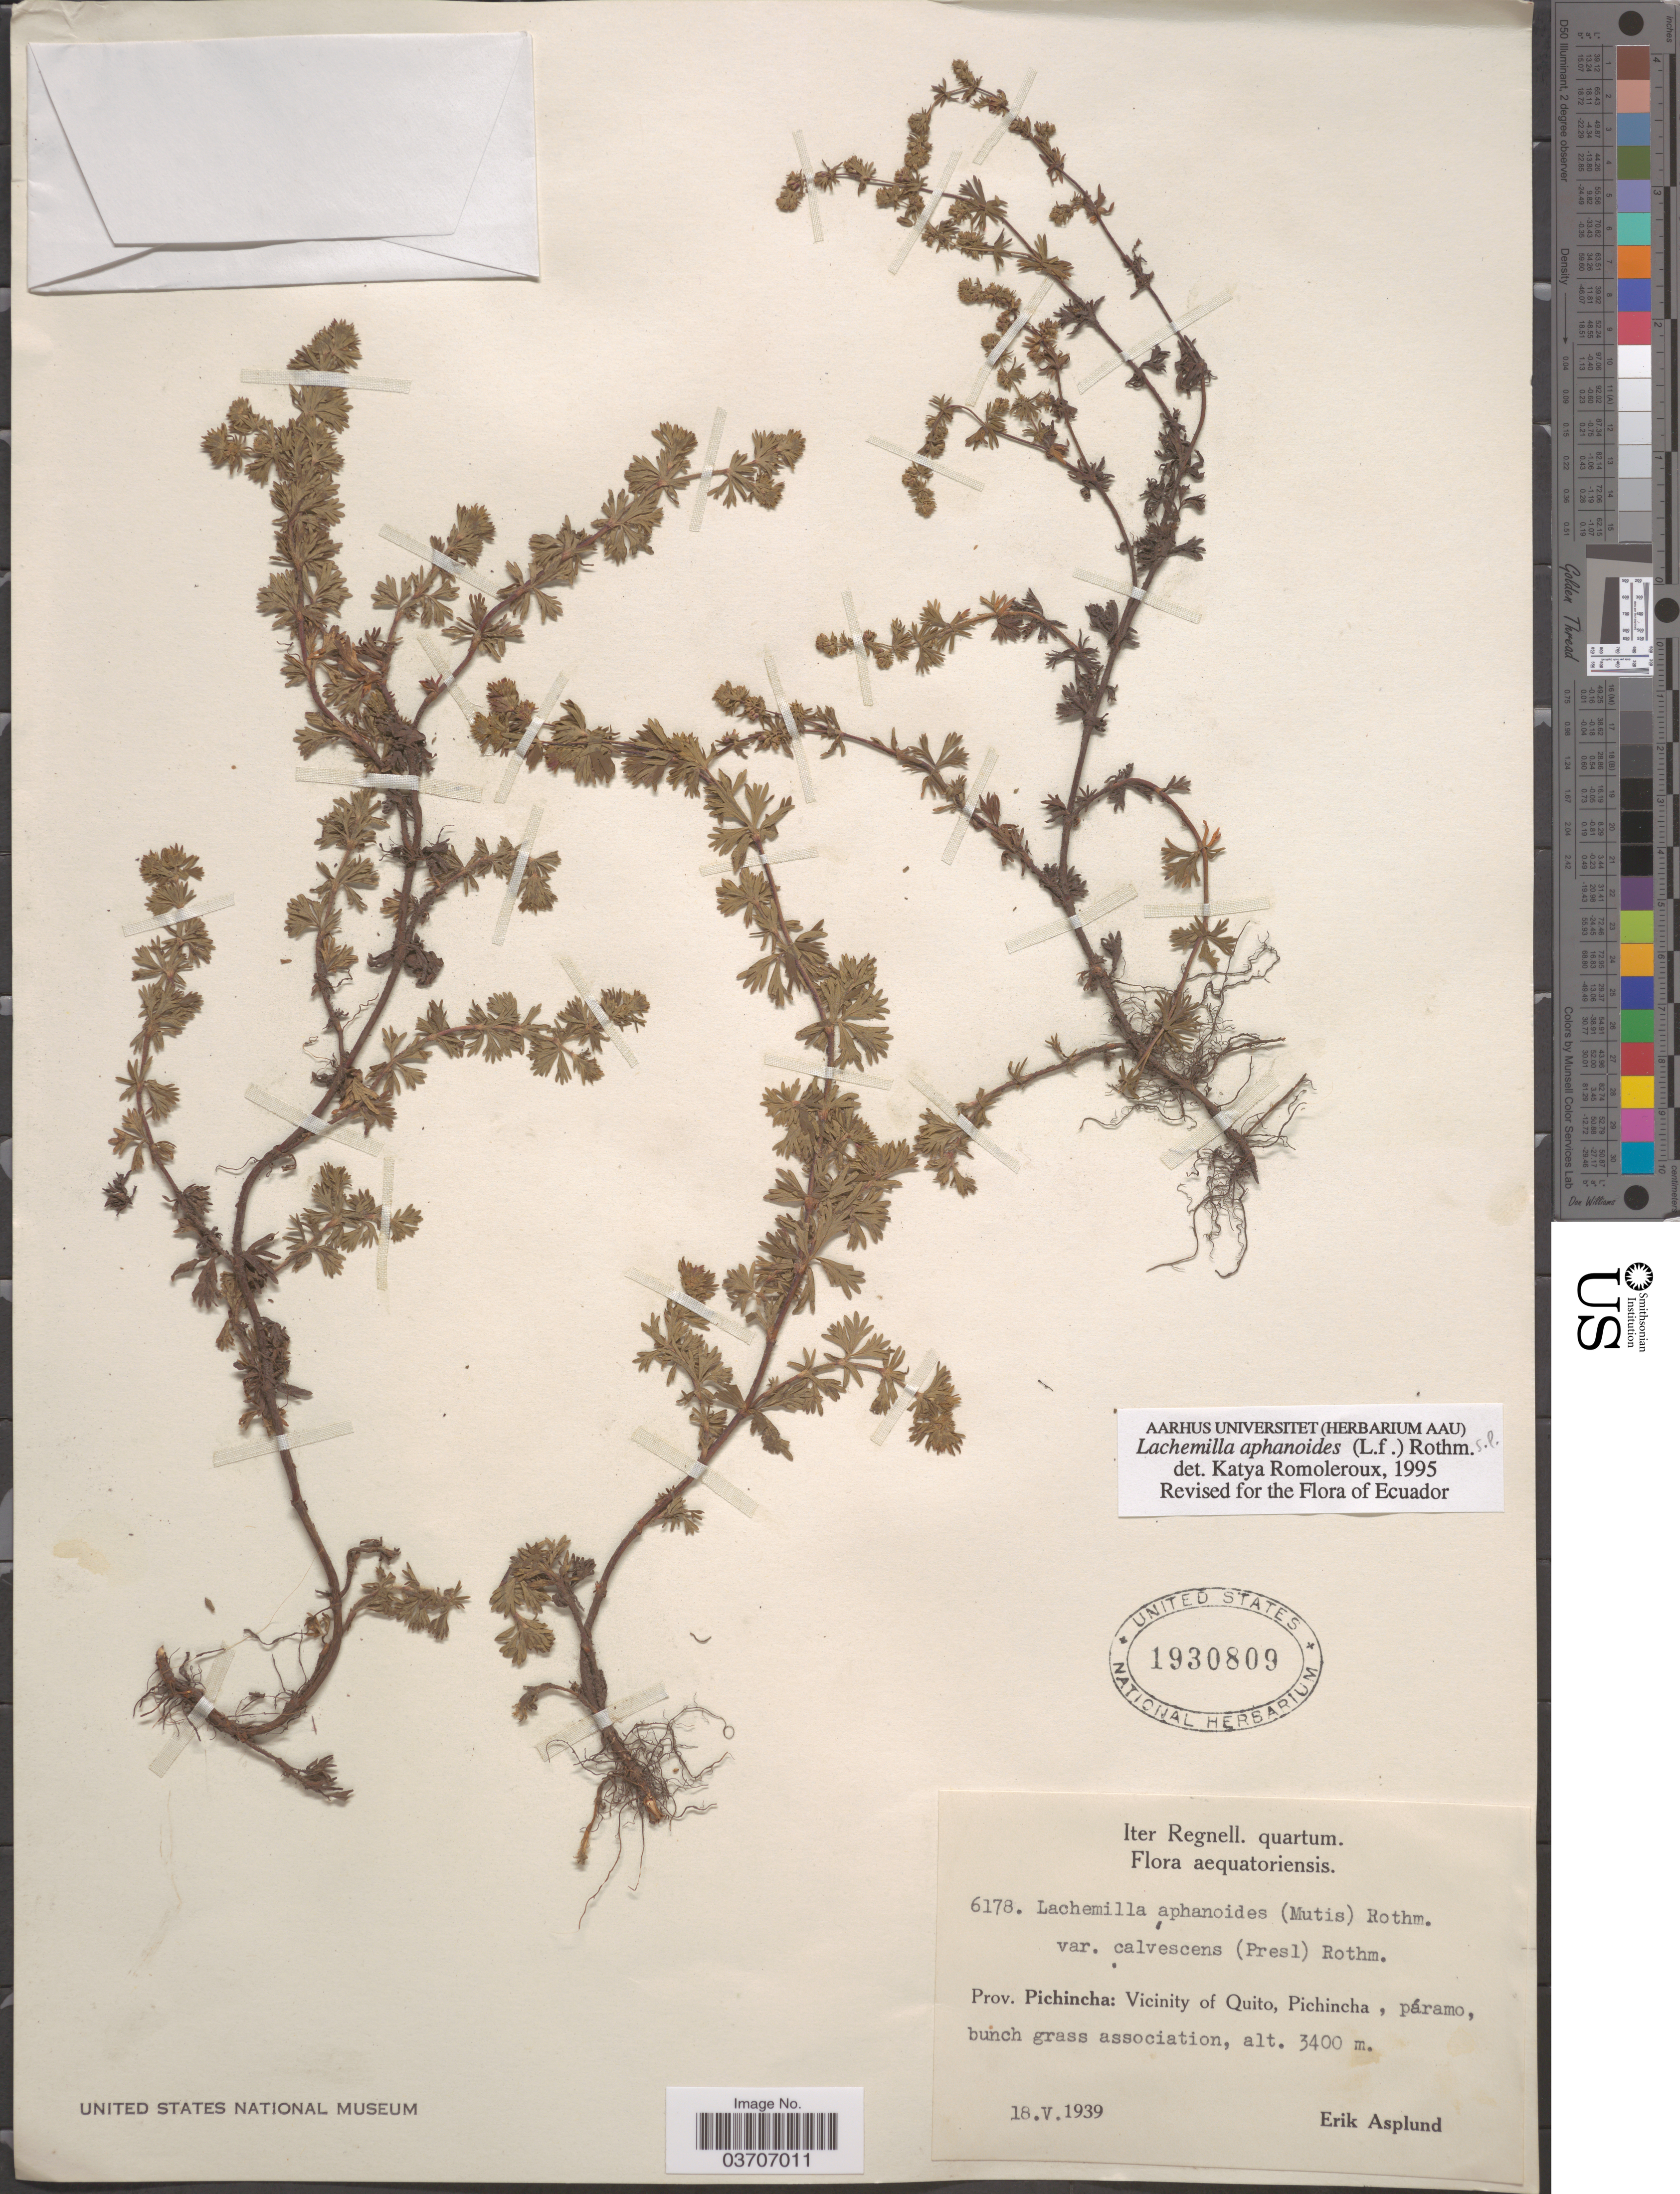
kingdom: Plantae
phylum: Tracheophyta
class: Magnoliopsida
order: Rosales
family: Rosaceae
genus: Lachemilla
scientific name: Lachemilla aphanoides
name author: (Mutis ex L. f.) Rothm.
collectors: E. Asplund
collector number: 6178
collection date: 1939-05-18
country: Ecuador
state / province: Pichincha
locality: Vicinity of Quito.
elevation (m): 3400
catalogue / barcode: US 1930809